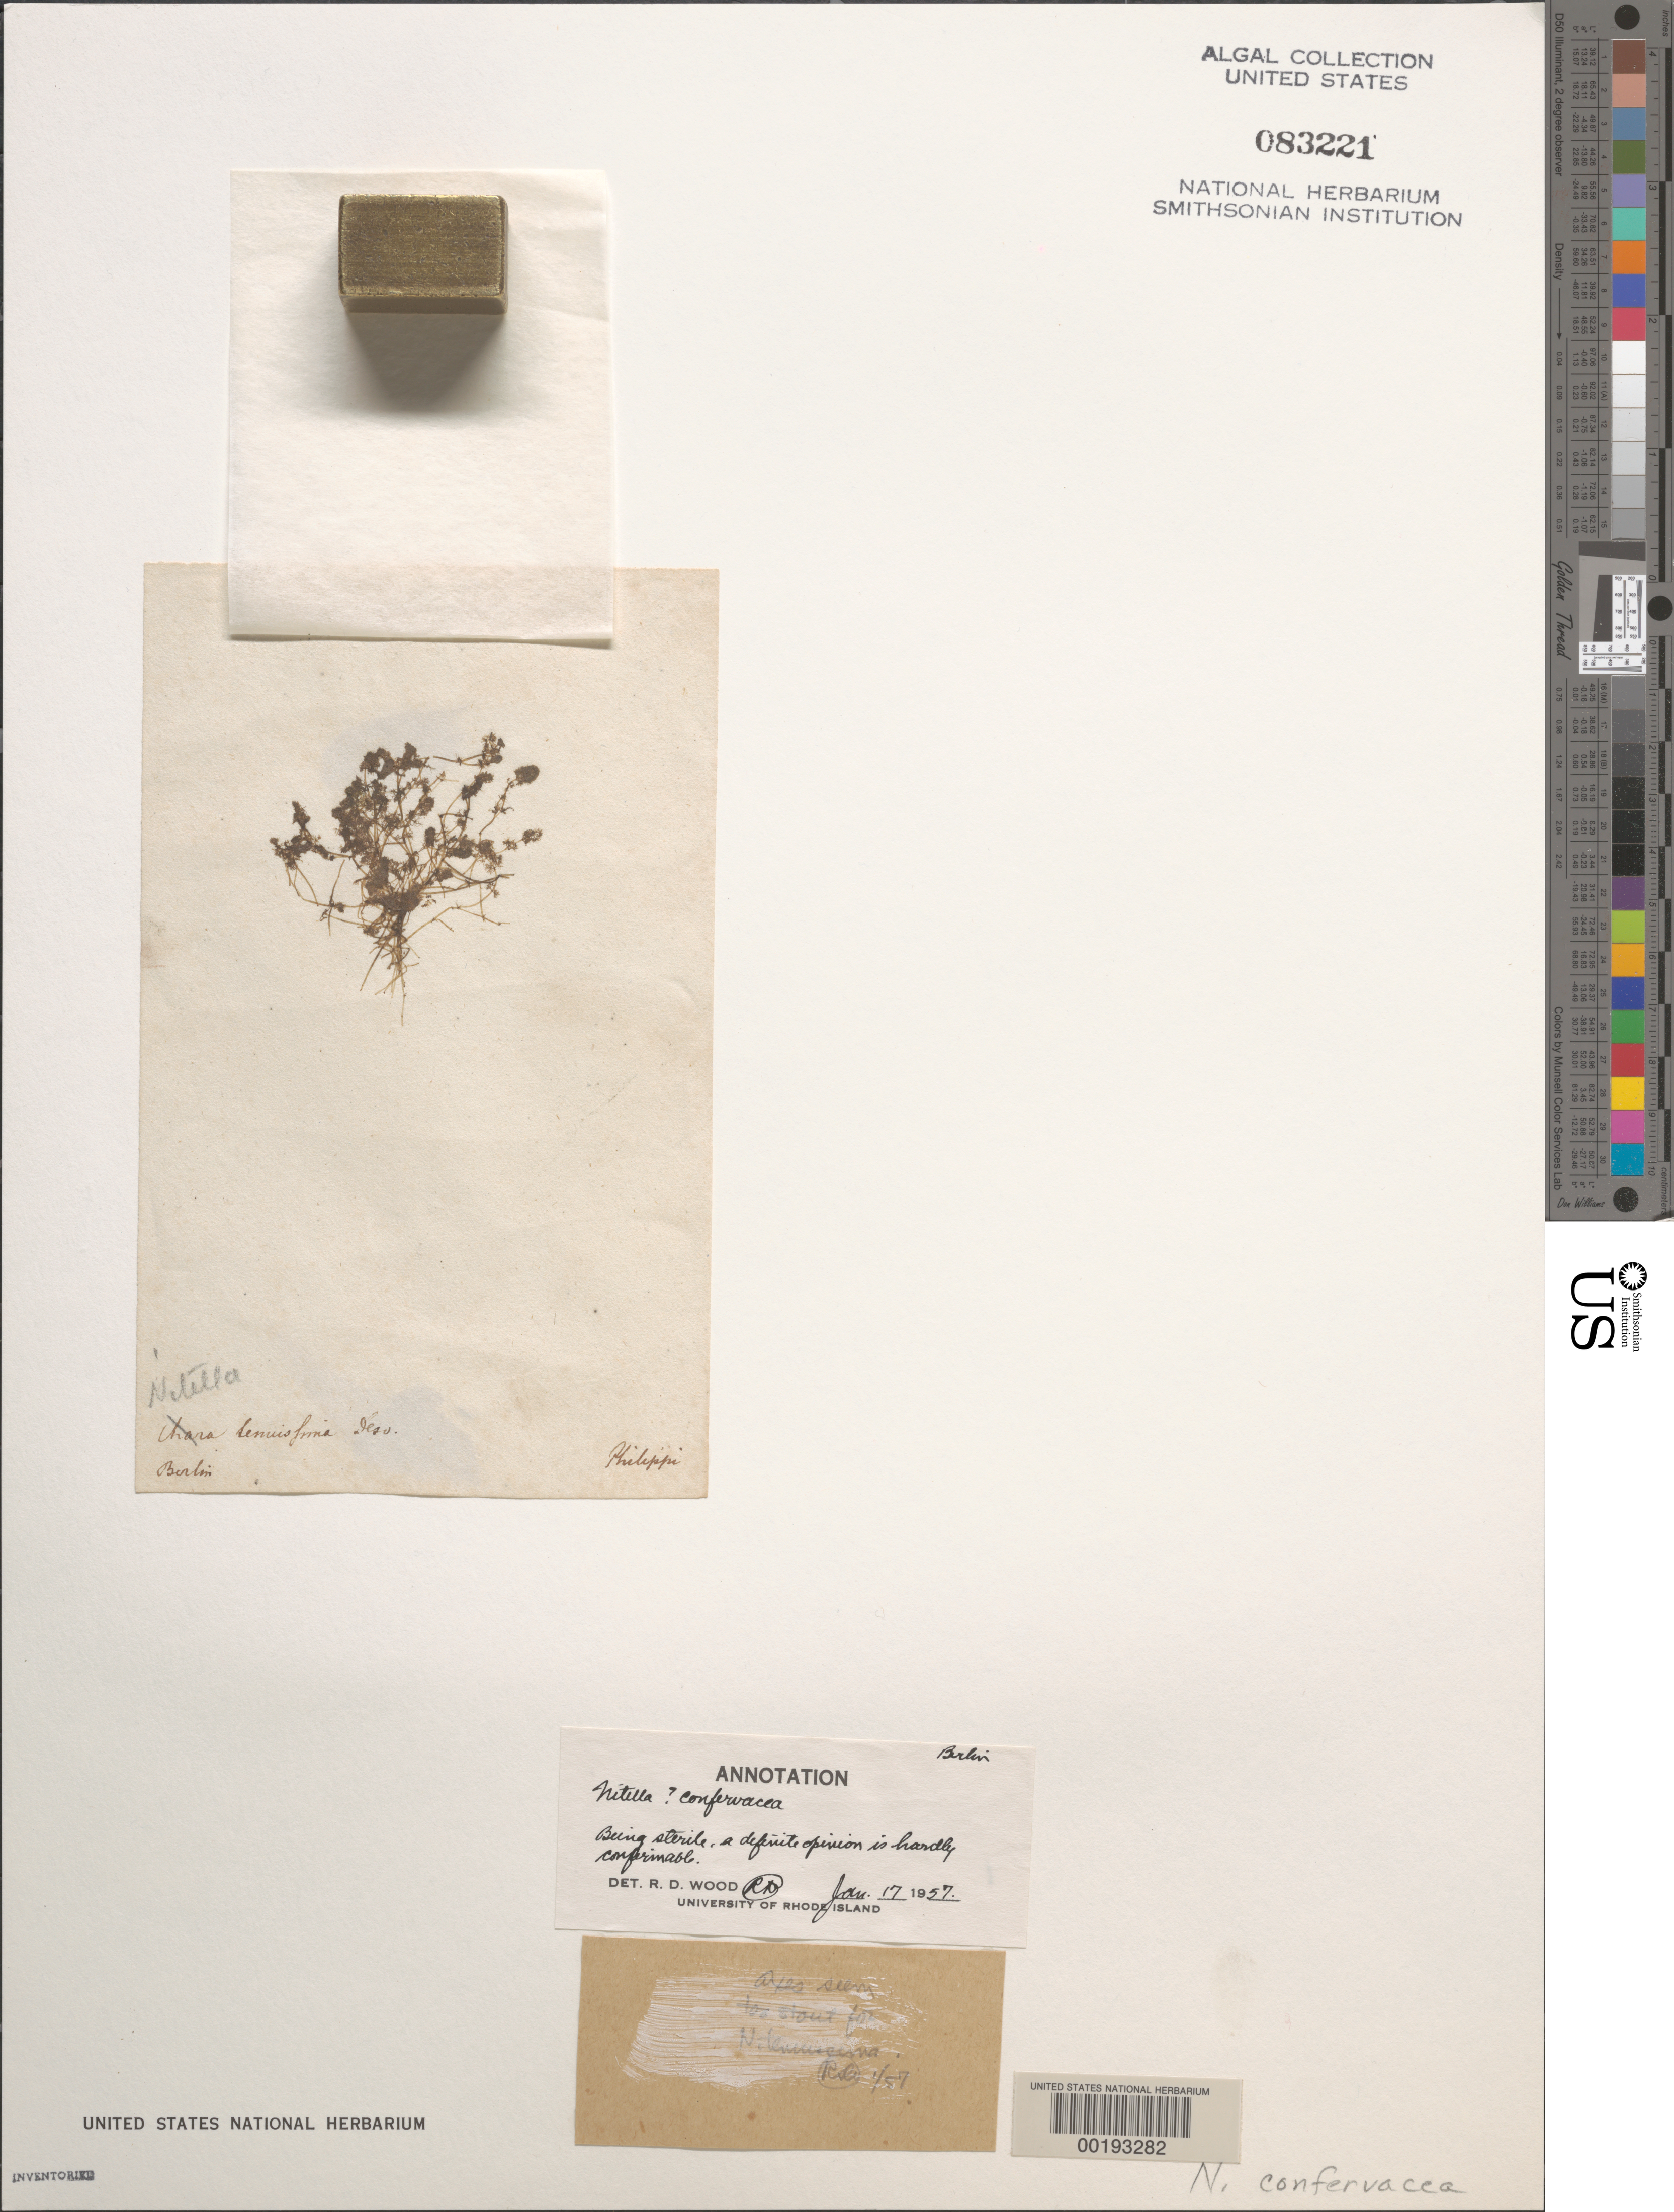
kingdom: Plantae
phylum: Charophyta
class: Charophyceae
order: Charales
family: Characeae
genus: Nitella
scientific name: Nitella confervacea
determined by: Wood, R. D.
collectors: R. A. Philippi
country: Germany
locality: Berlin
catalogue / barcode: US 83221